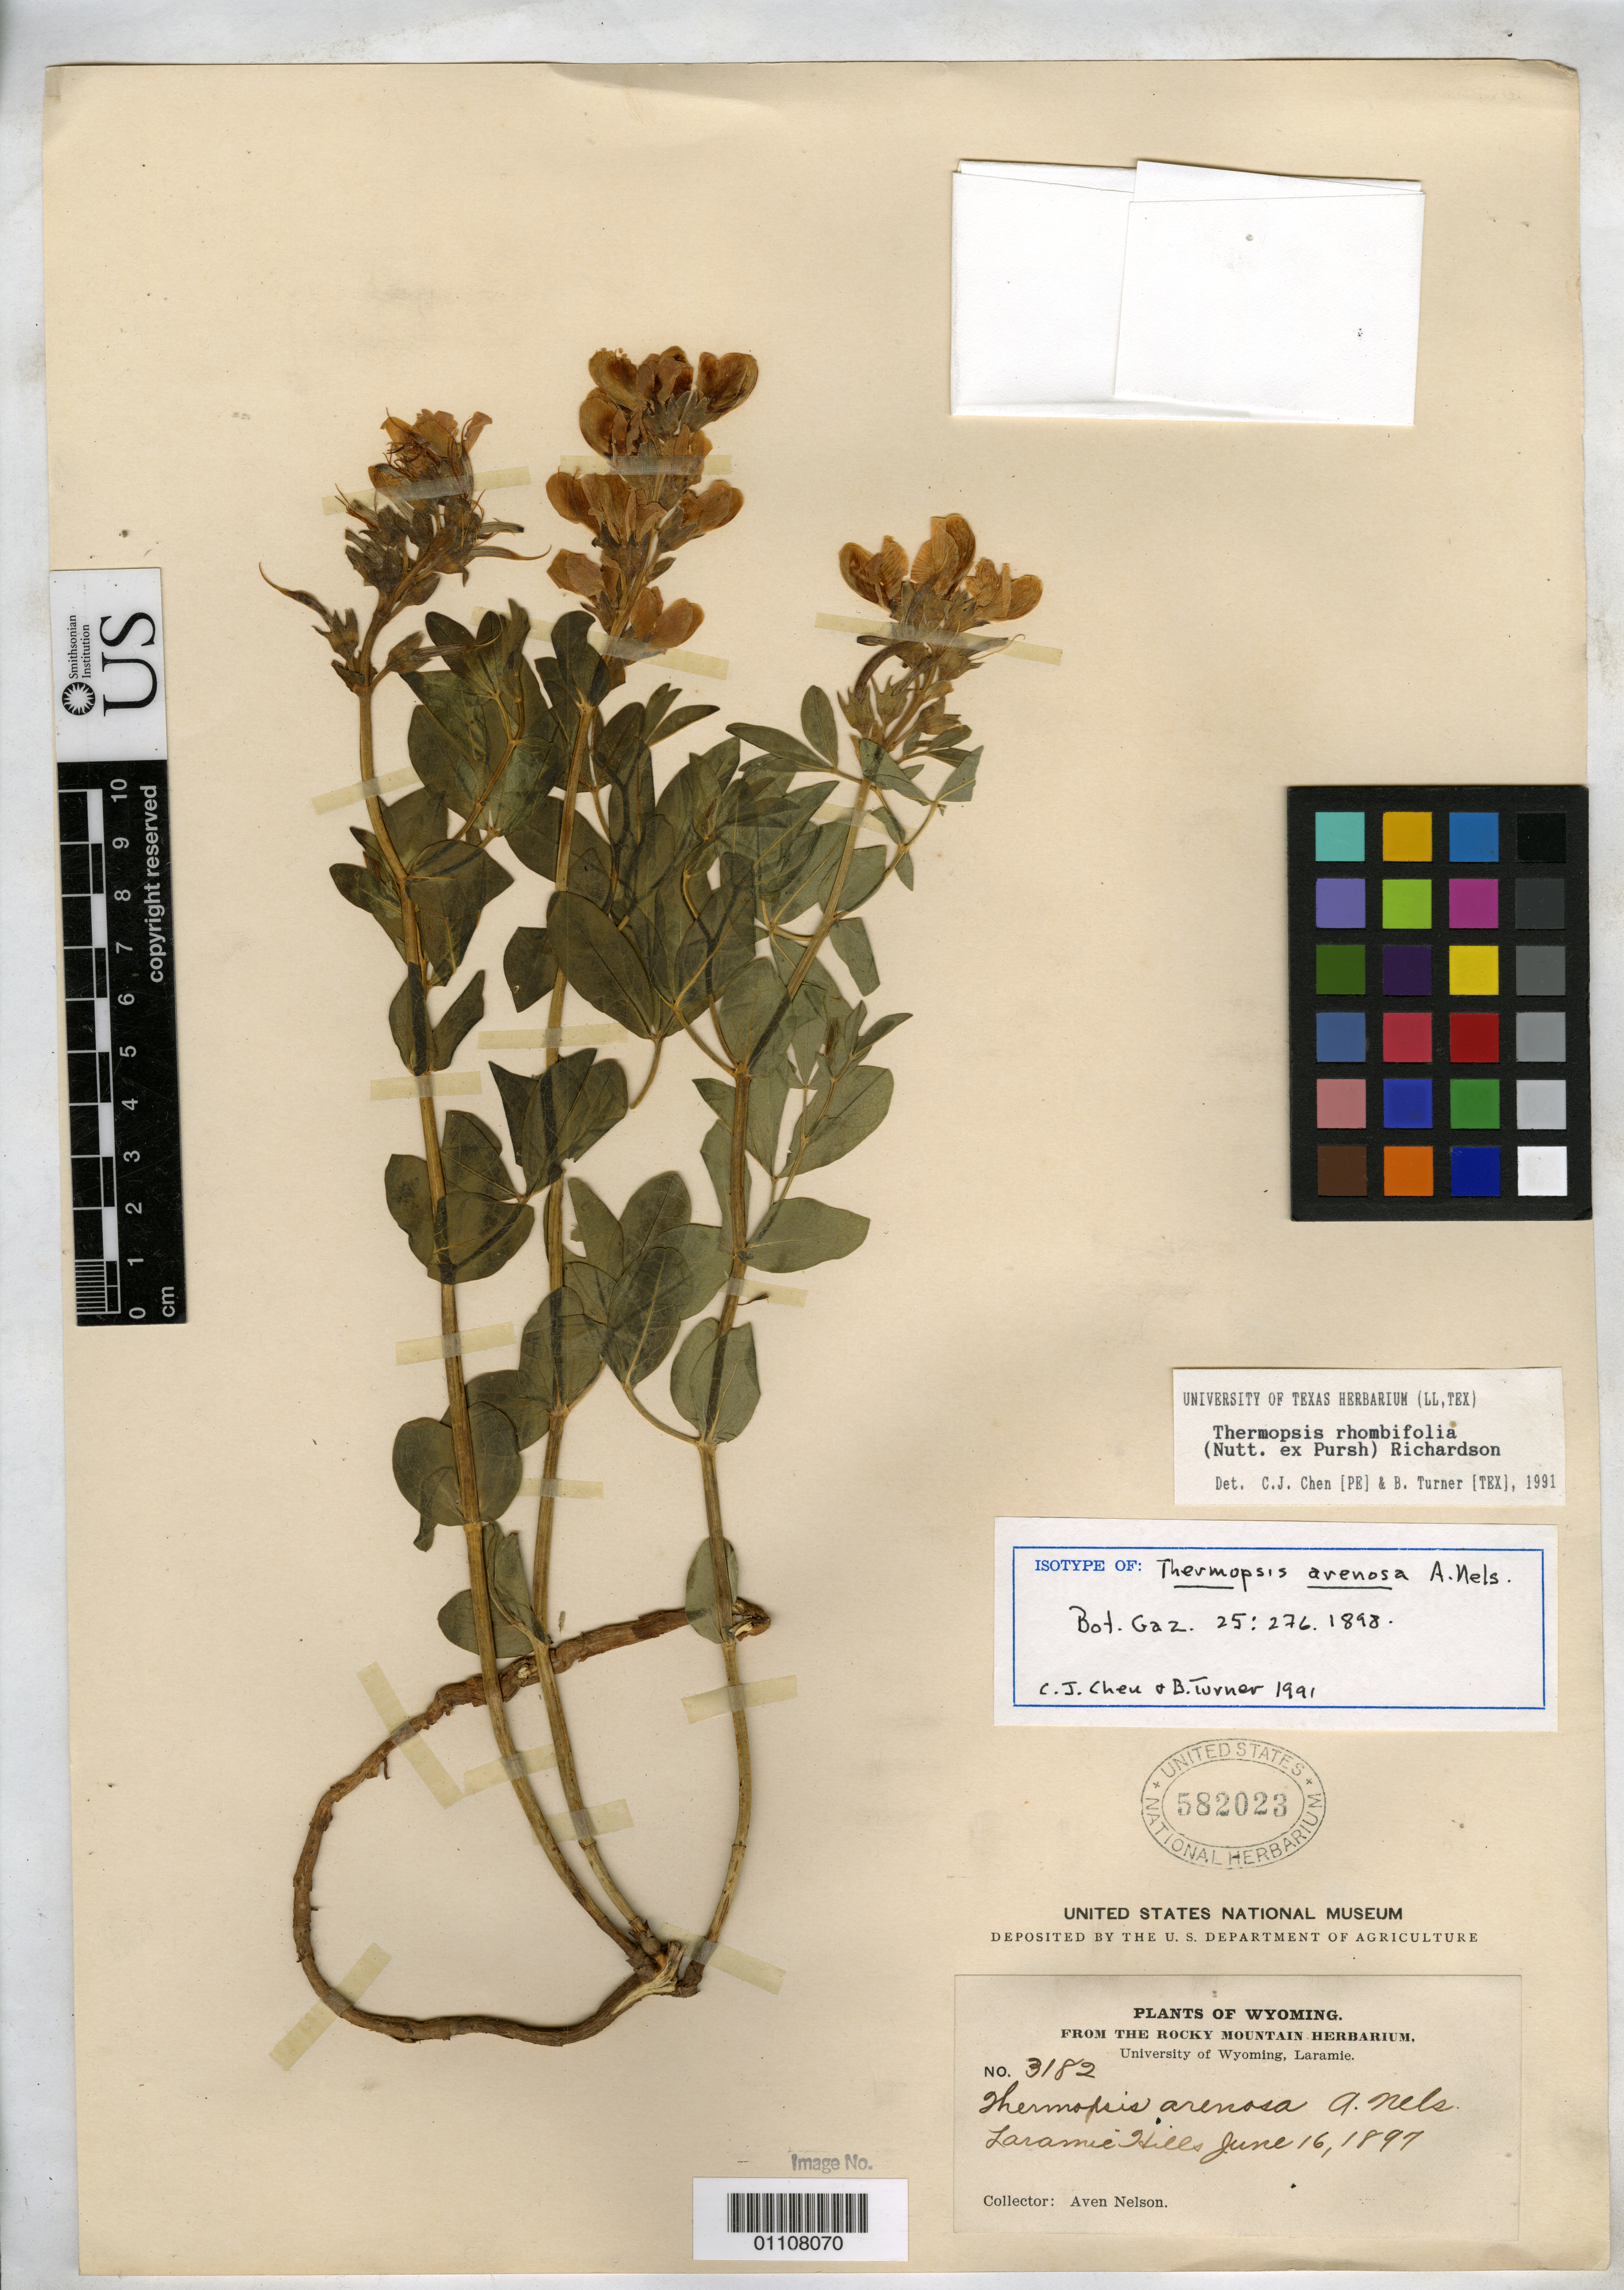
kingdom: Plantae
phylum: Tracheophyta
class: Magnoliopsida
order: Fabales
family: Fabaceae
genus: Thermopsis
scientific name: Thermopsis arenosa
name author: A. Nelson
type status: Isotype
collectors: A. Nelson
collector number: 3182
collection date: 1897-06-16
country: United States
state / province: Wyoming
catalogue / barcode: US 582023